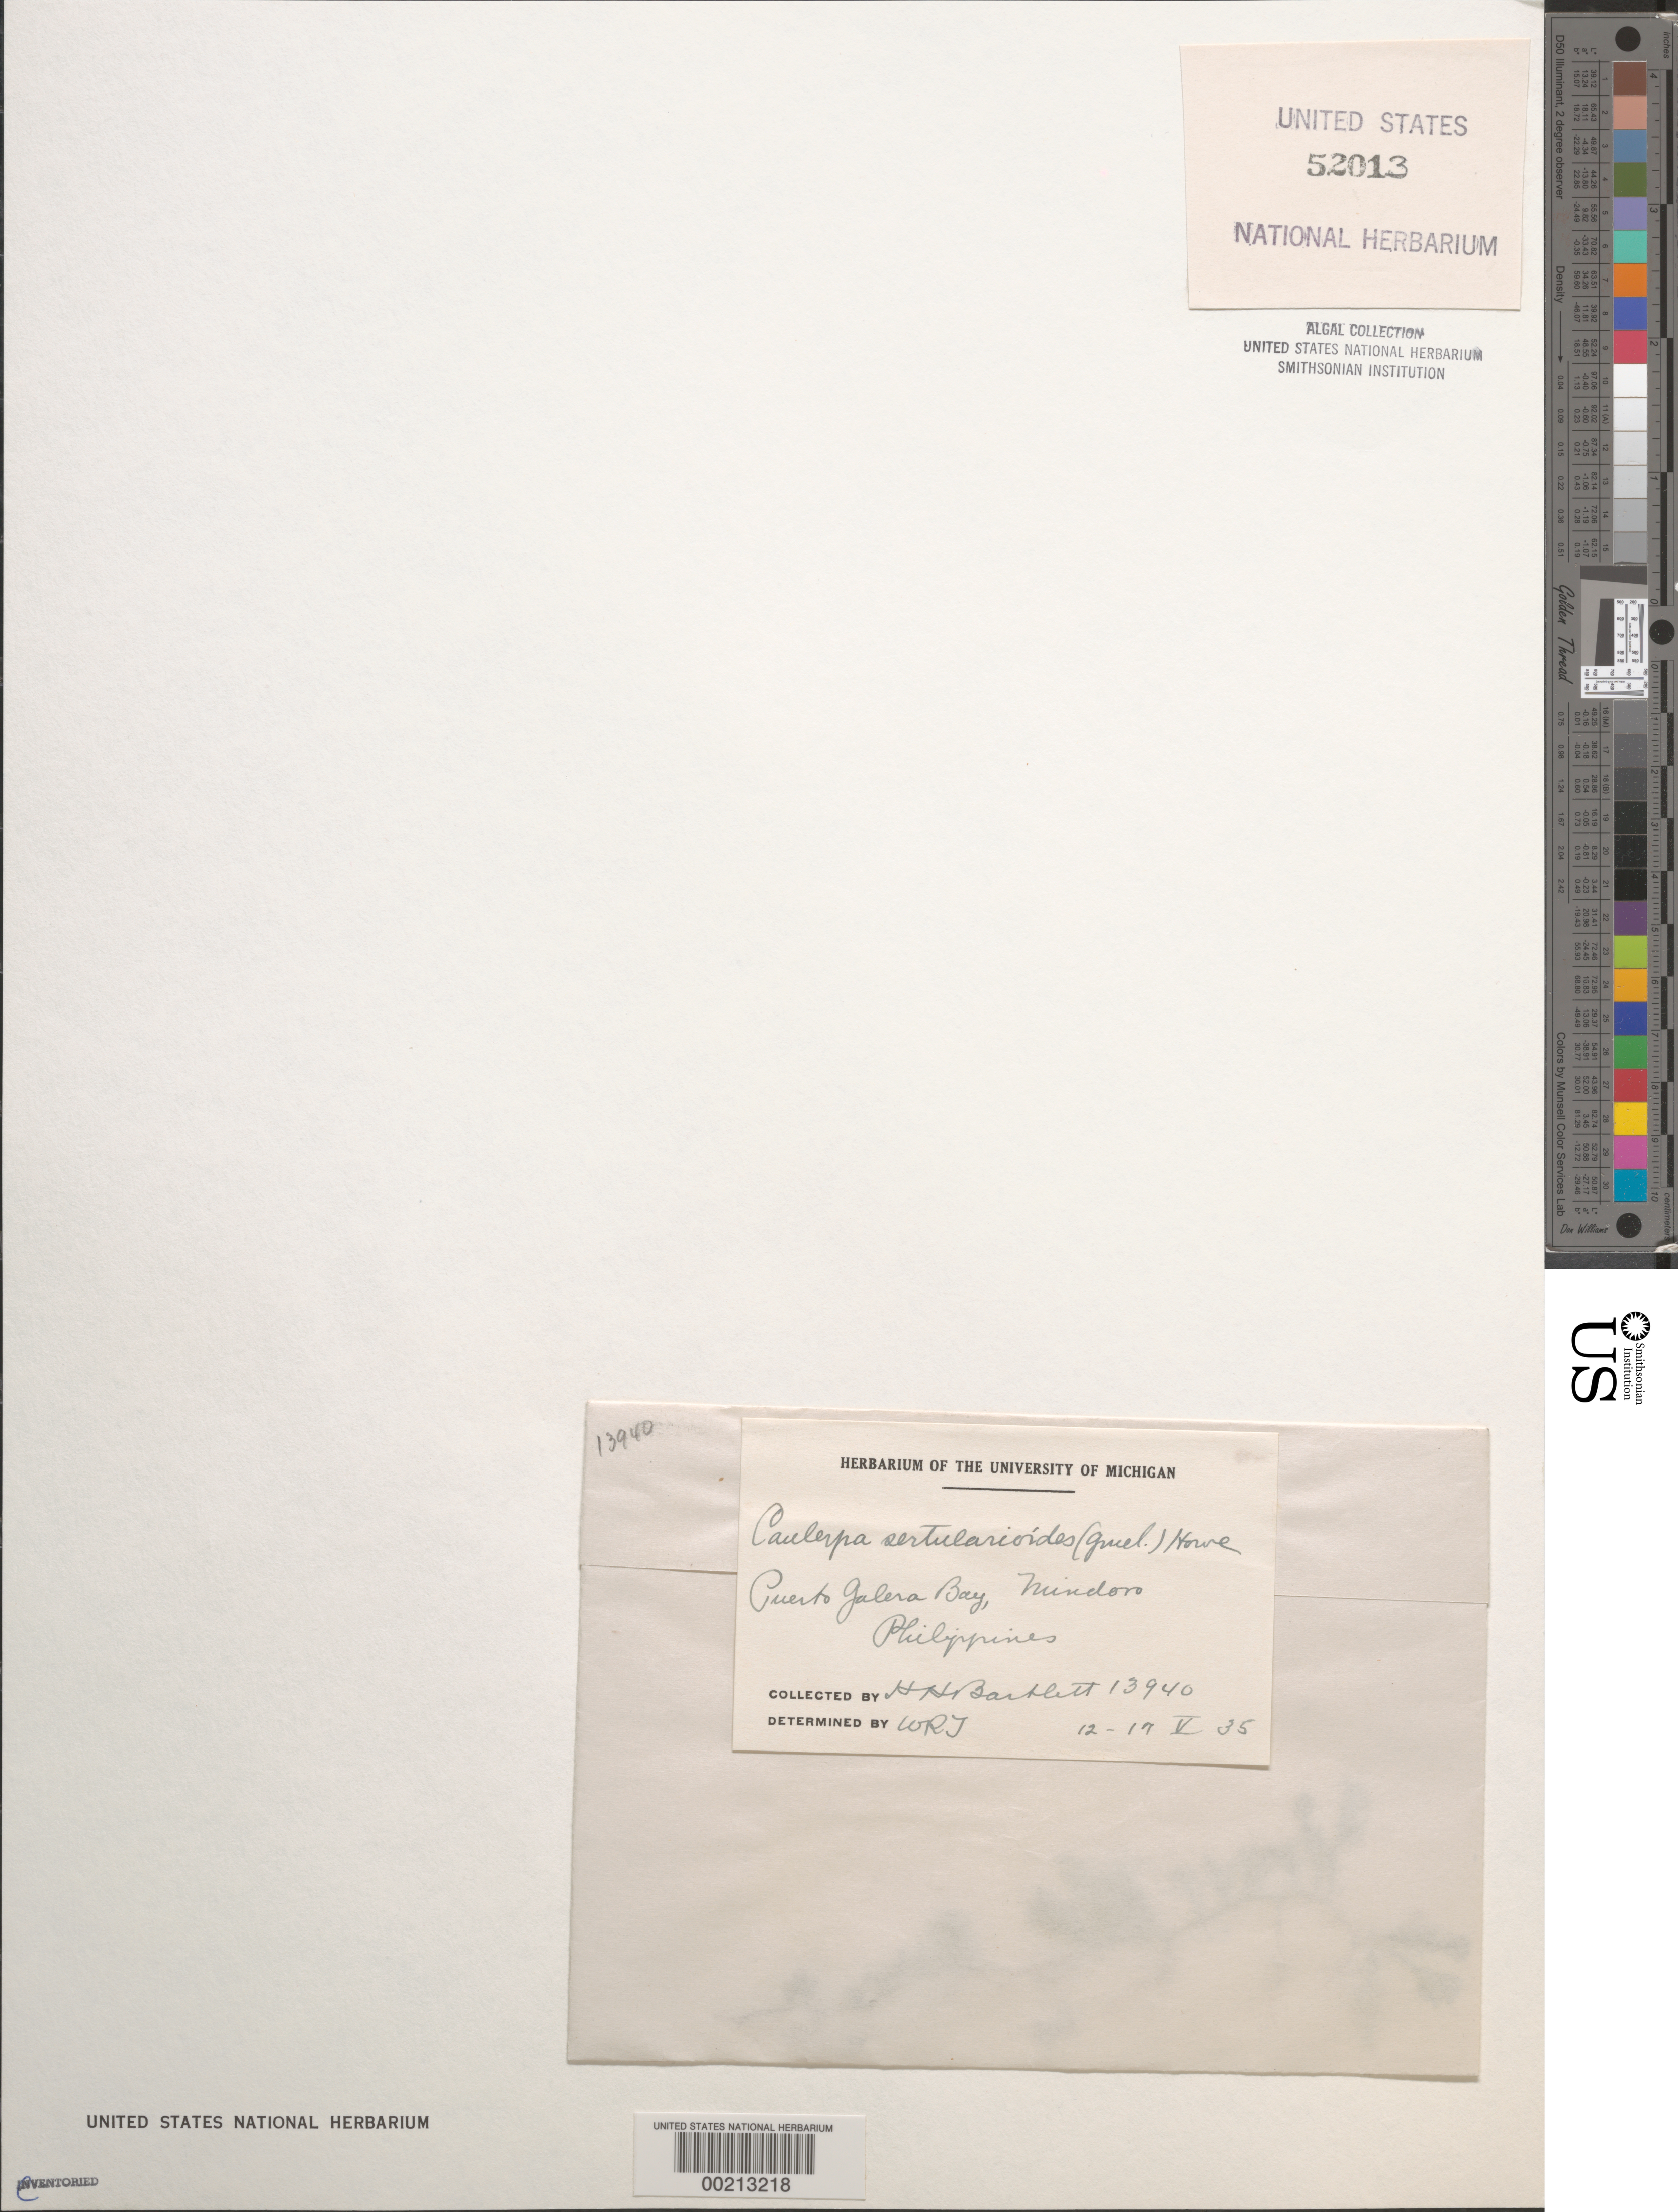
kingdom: Plantae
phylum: Chlorophyta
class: Ulvophyceae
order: Bryopsidales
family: Caulerpaceae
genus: Caulerpa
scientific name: Caulerpa sertularioides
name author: (S.G. Gmel.) M. Howe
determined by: Taylor, William R.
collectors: H. H. Bartlett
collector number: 13940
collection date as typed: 12 May 1935 TO 17 May 1935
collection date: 1935-05-12/1935-05-17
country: Philippines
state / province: Mimaropa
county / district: Mindoro Oriental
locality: Puerto galera bay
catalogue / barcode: US 52013